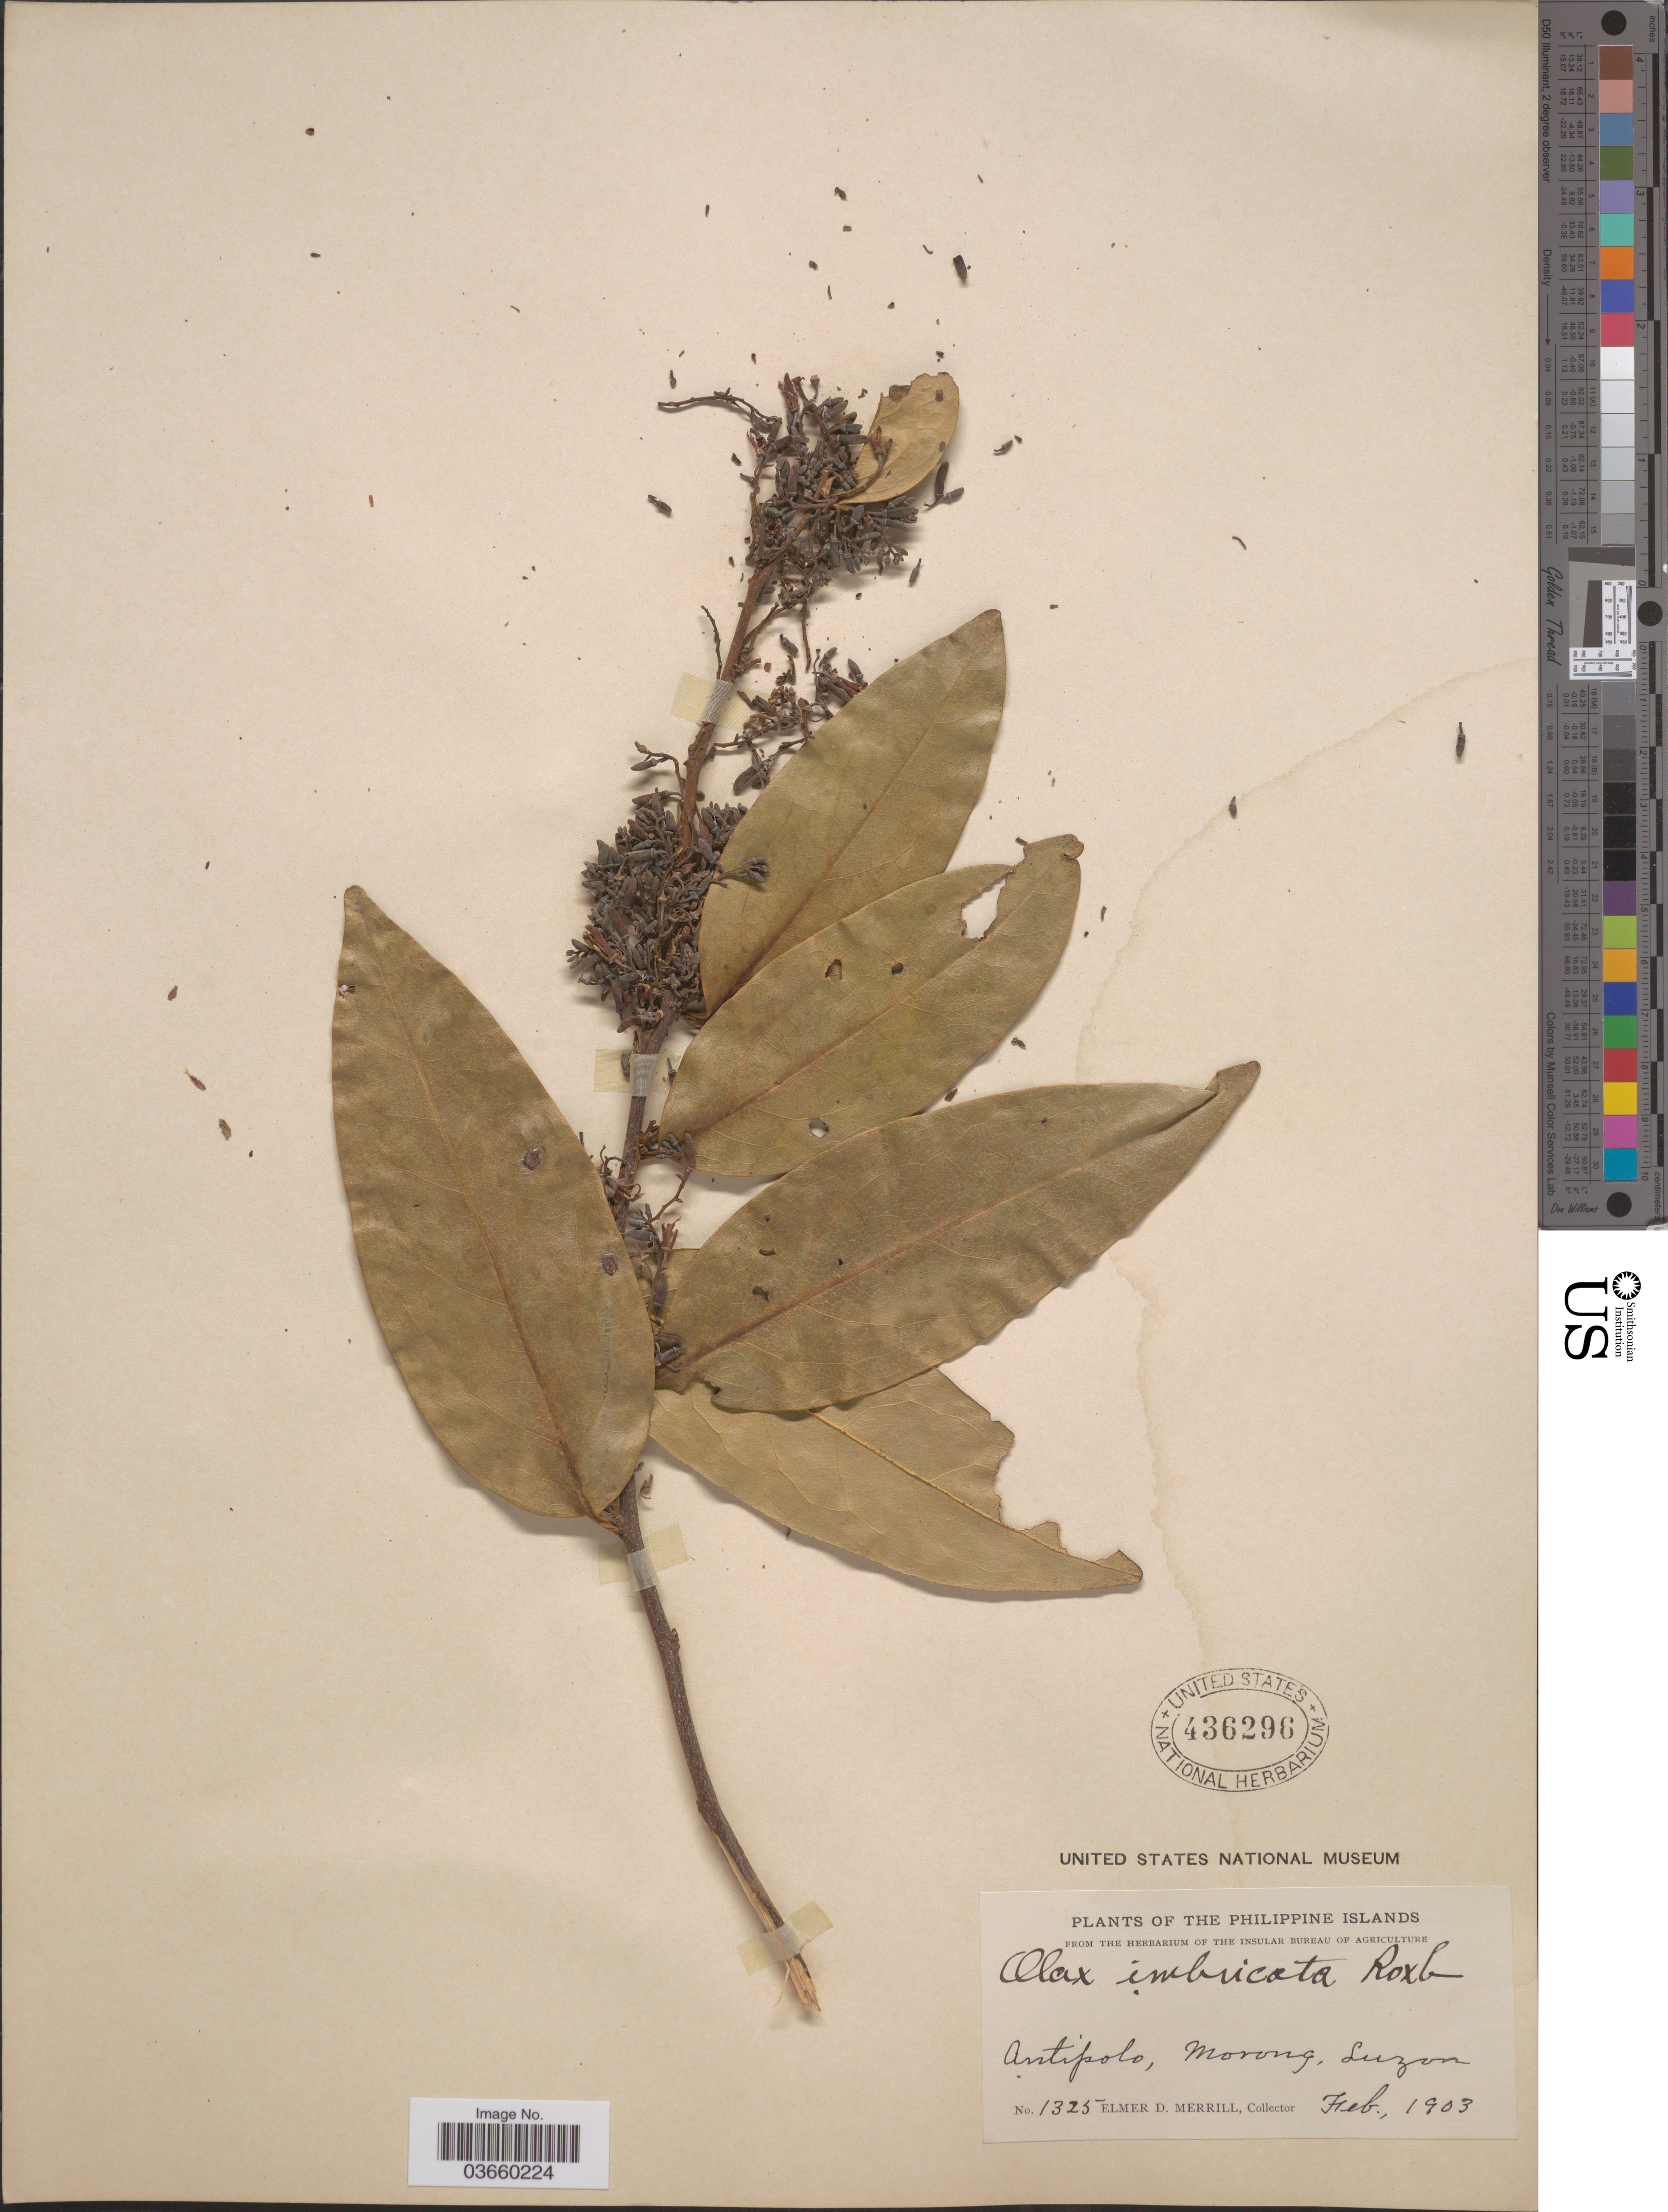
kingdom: Plantae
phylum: Tracheophyta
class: Magnoliopsida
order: Santalales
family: Olacaceae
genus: Olax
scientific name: Olax imbricata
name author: Roxb.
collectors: E. D. Merrill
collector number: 1325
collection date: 1903-02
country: Philippines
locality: The Philippine Islands. Antipolo, Morong, Luzon.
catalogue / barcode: US 436296